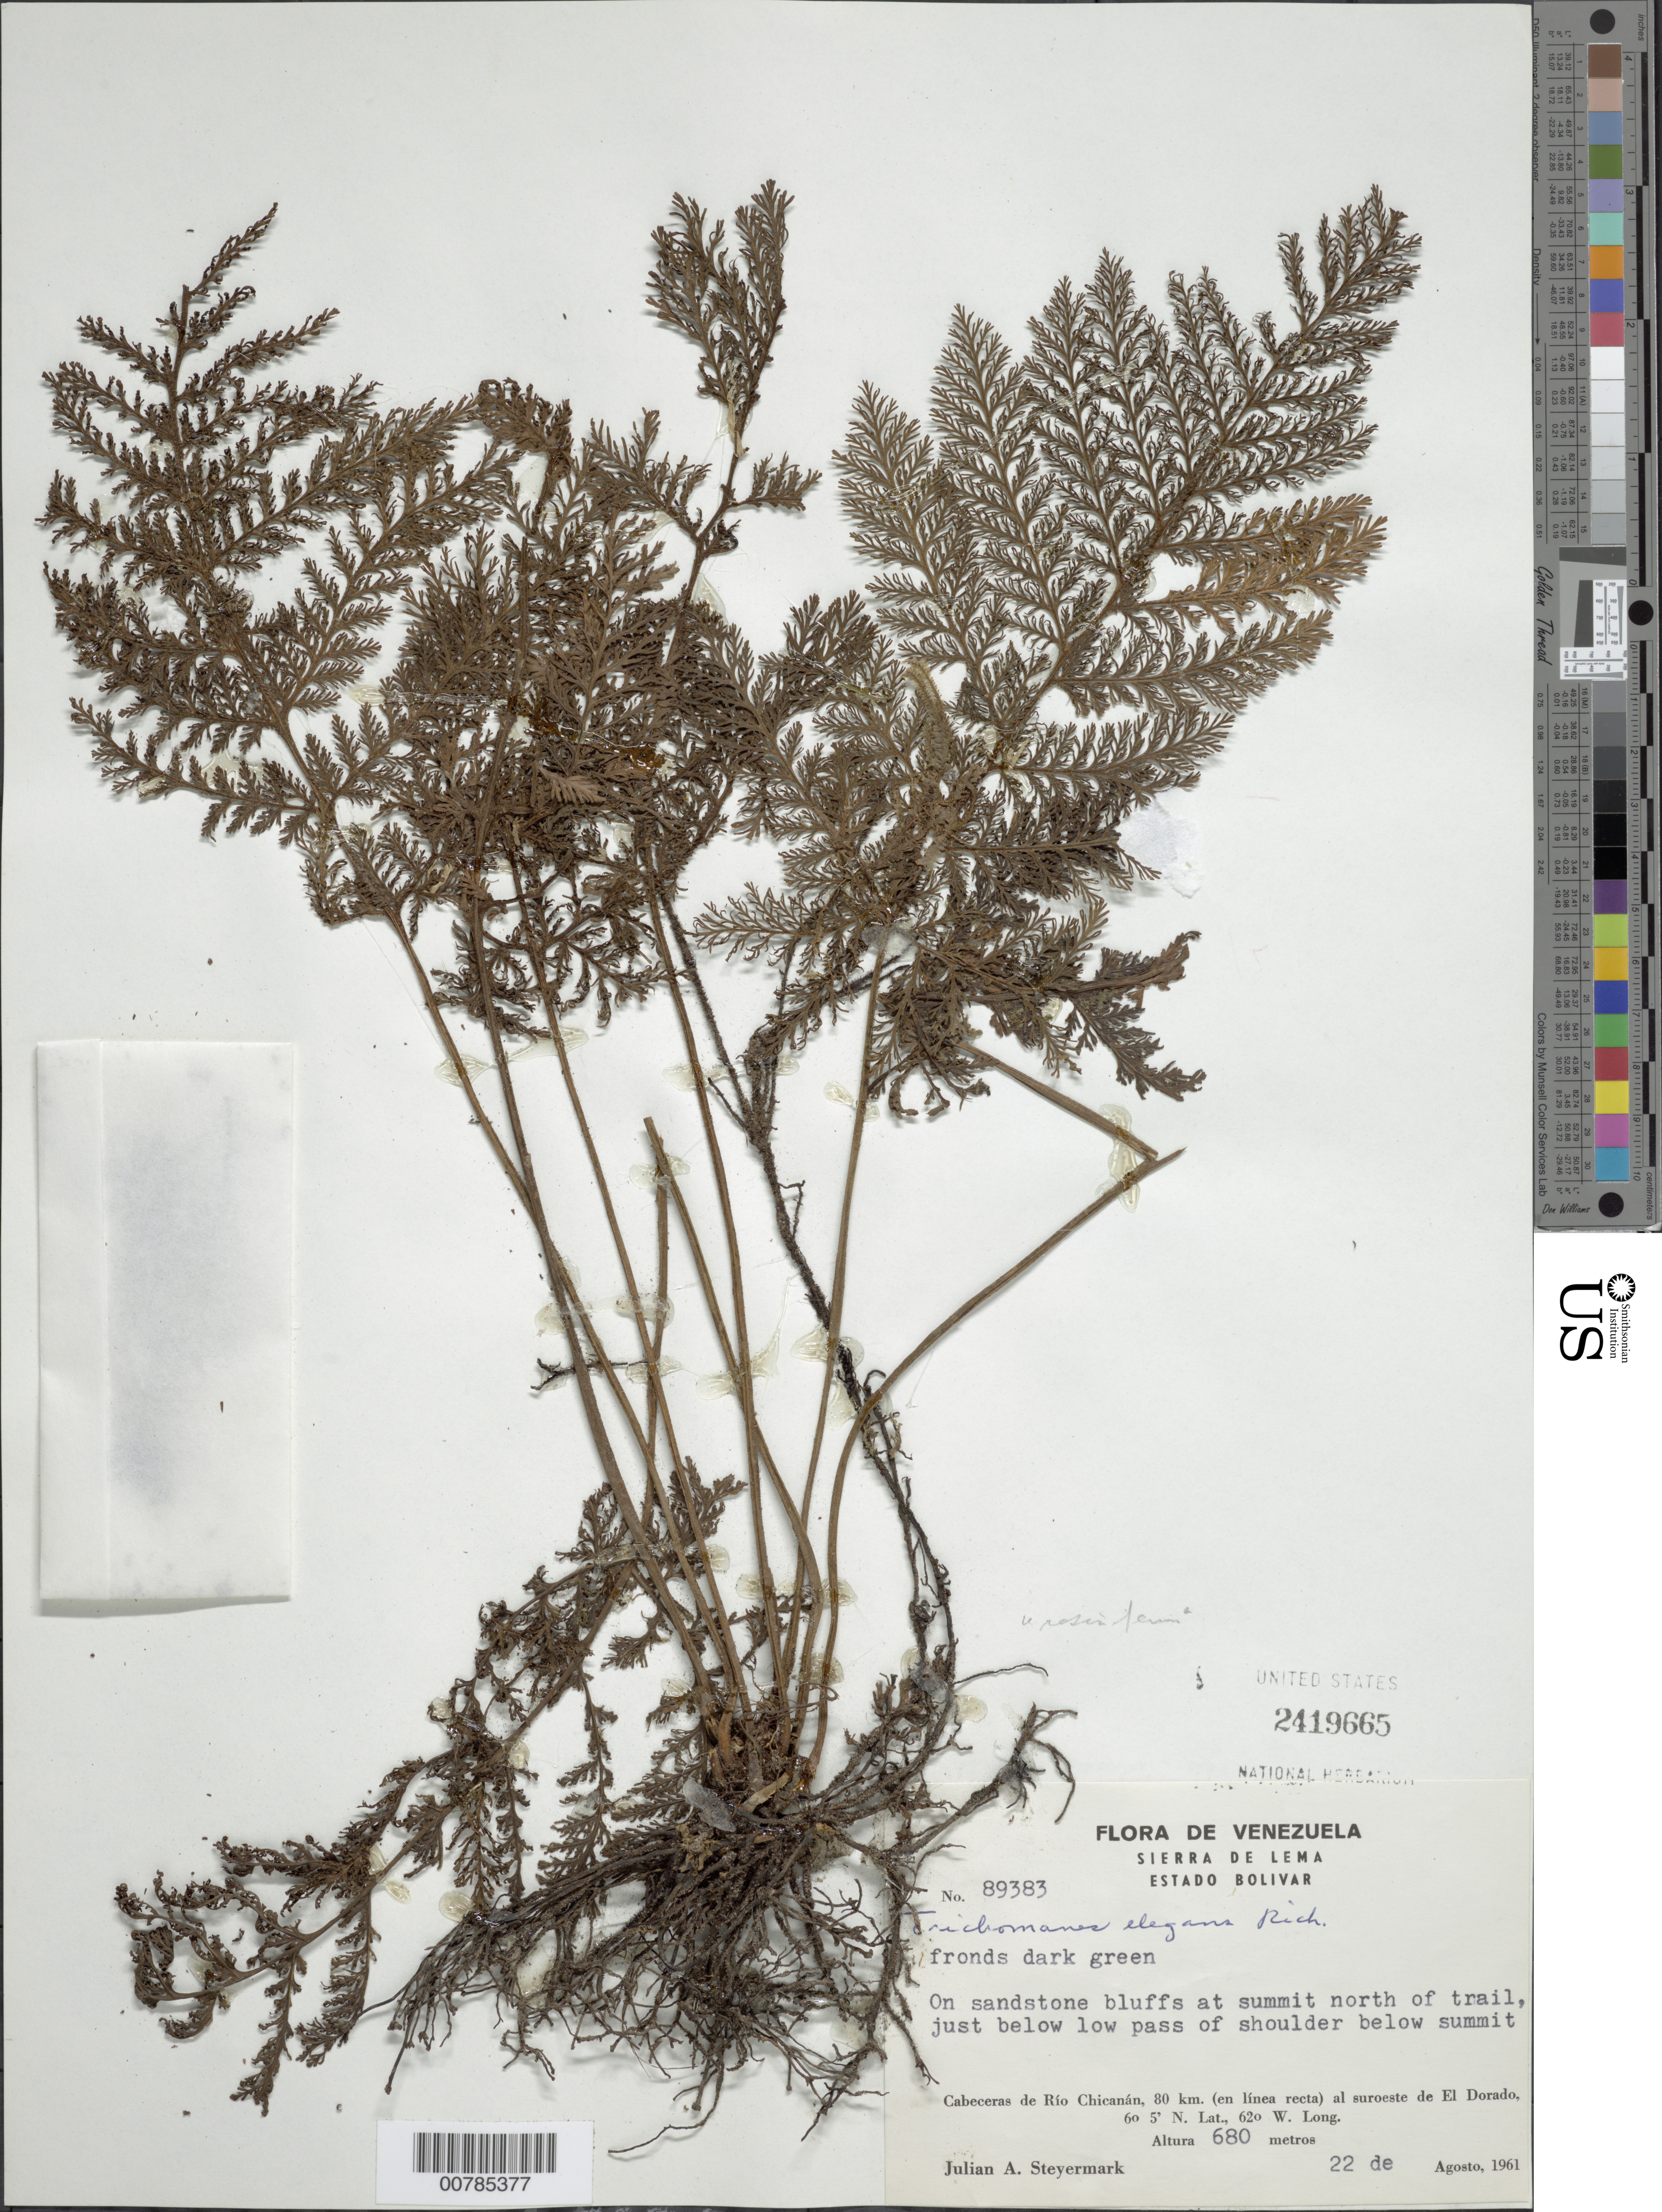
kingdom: Plantae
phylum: Tracheophyta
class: Polypodiopsida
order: Hymenophyllales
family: Hymenophyllaceae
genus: Trichomanes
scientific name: Trichomanes resinosum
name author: R.C. Moran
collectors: J. Steyermark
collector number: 89383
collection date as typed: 22-Aug-61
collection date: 1961-08-22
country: Venezuela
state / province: Bolívar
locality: Sierra de Lema; Cabeceras de Río Chicanán, 80 km (in a straight line) to southwest of El Dorado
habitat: Sandstone bluffs at summit N of trail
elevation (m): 680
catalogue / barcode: US 2419665